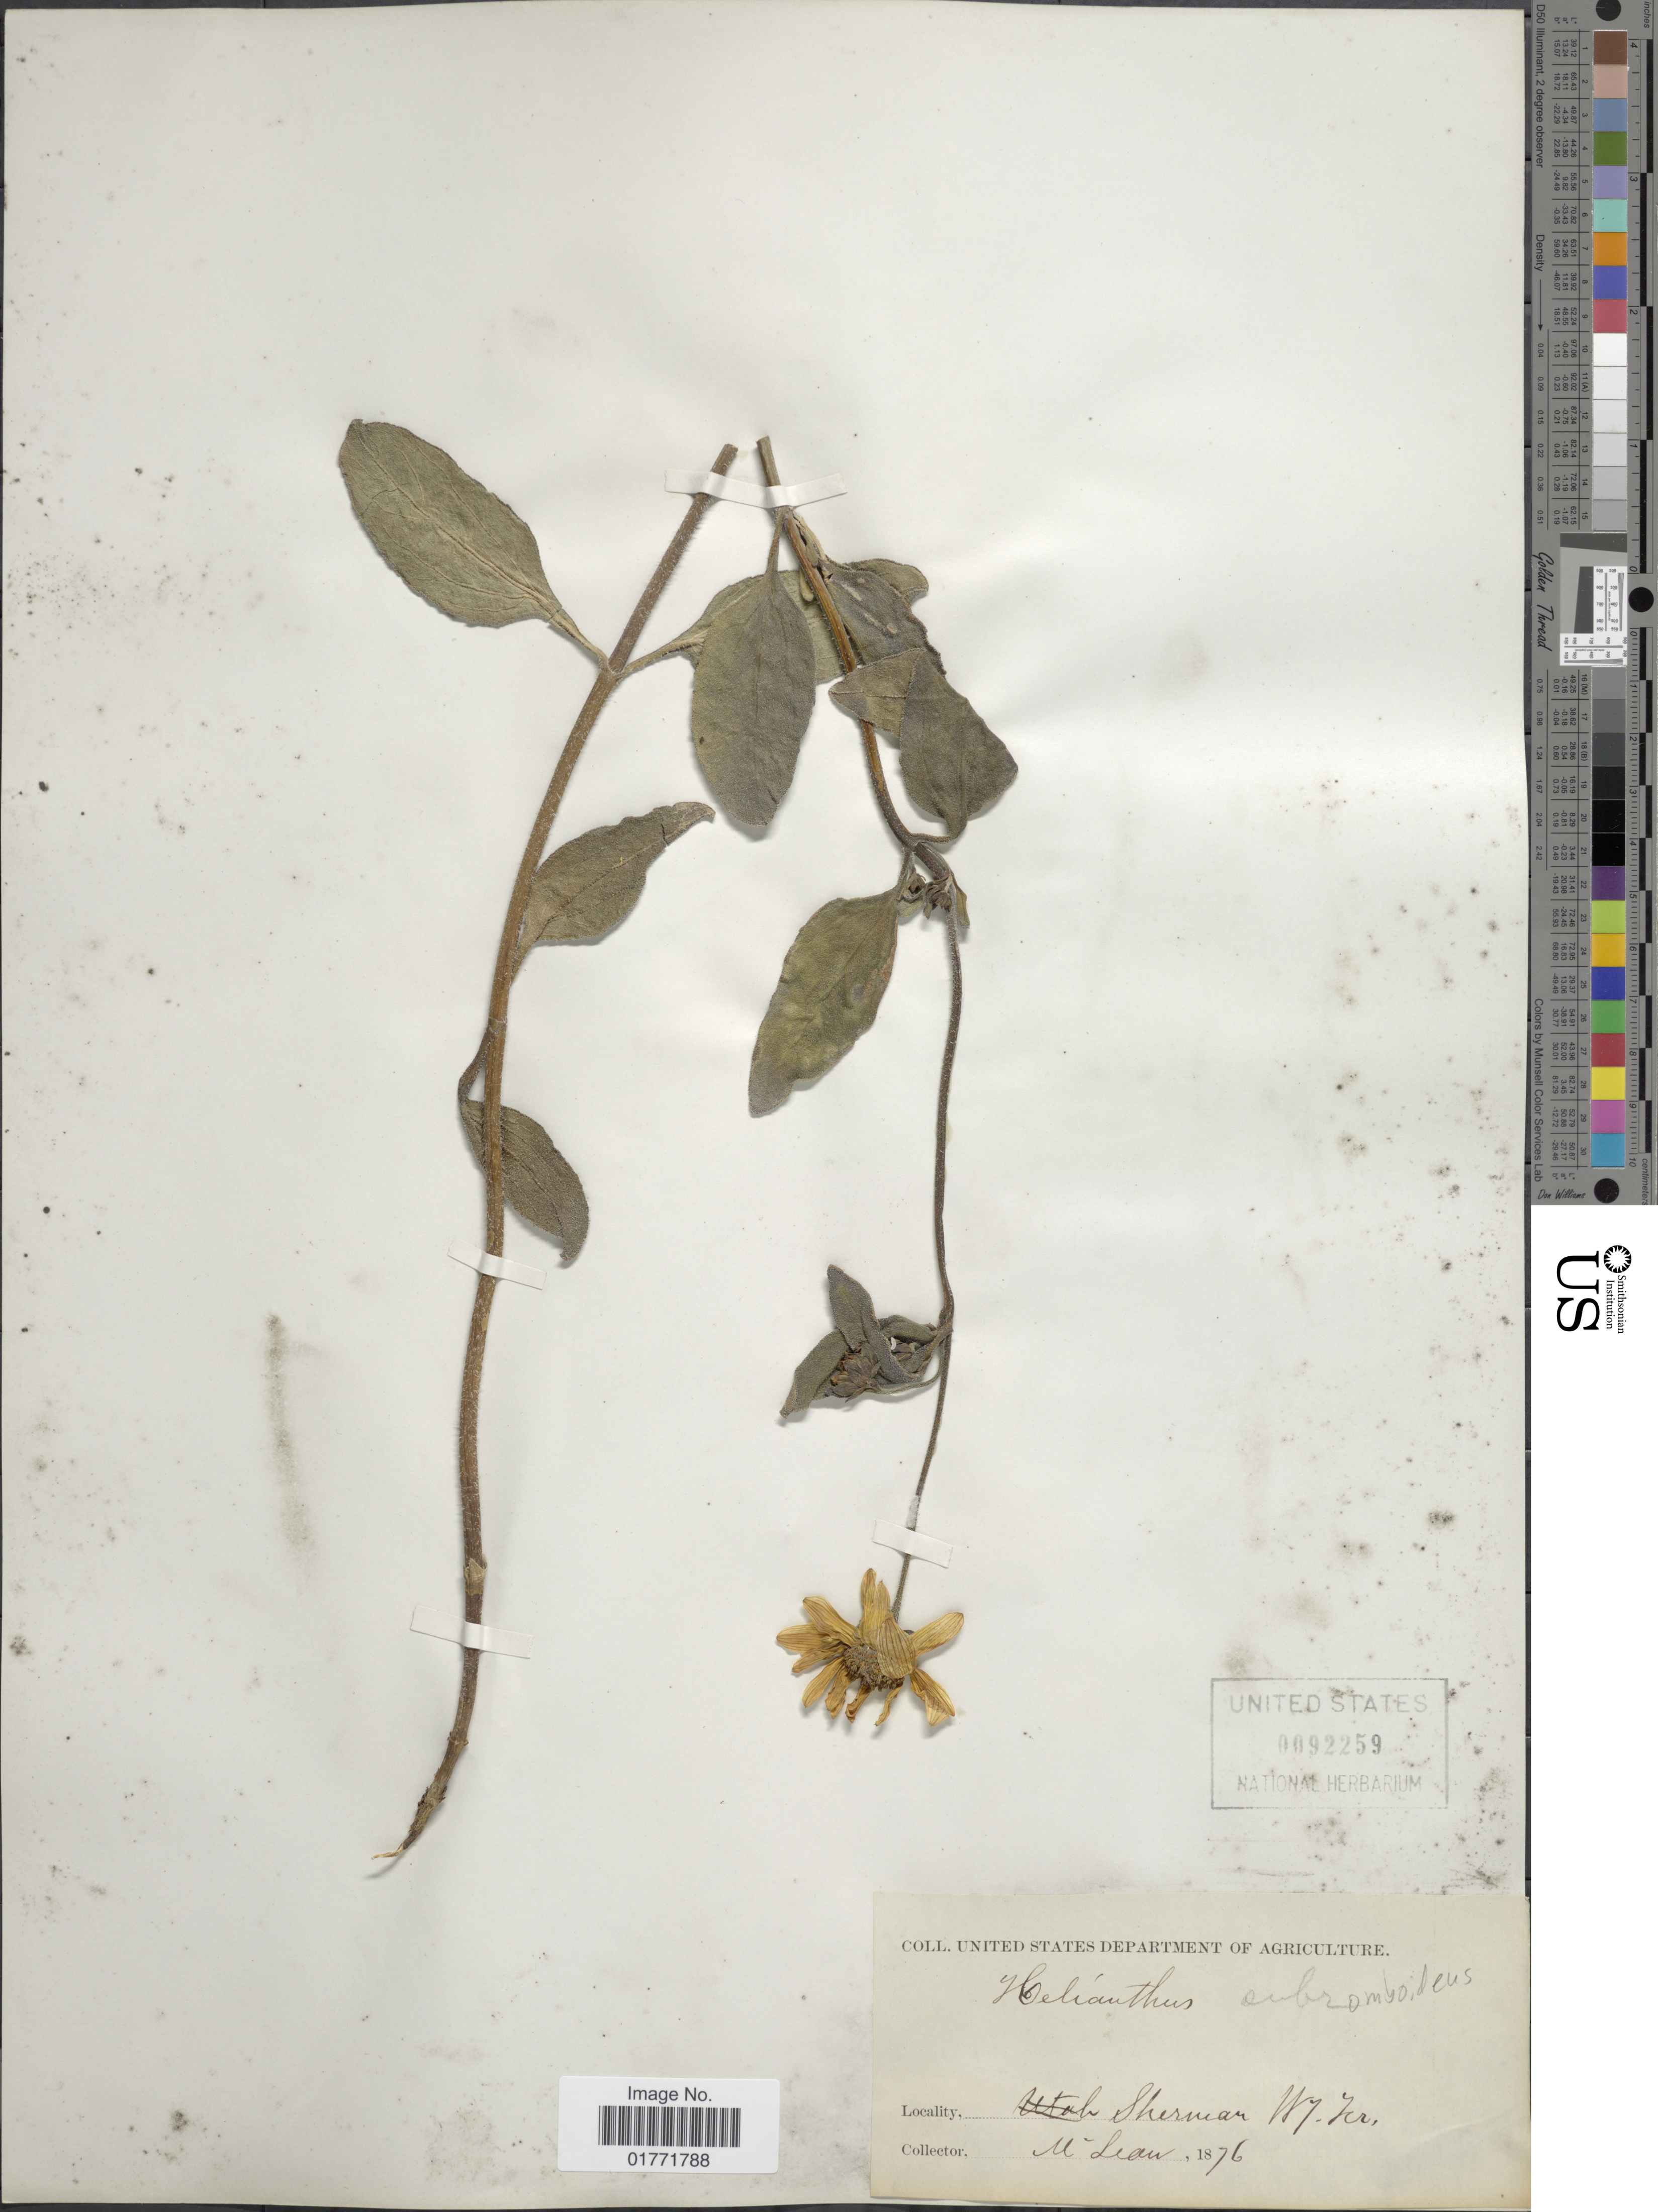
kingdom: Plantae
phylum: Tracheophyta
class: Magnoliopsida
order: Asterales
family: Asteraceae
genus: Helianthus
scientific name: Helianthus subrhomboideus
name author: Rydb.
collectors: M. Lear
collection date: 1876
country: United States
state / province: Wyoming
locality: Sherman Wy. Ter.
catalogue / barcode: US 92259